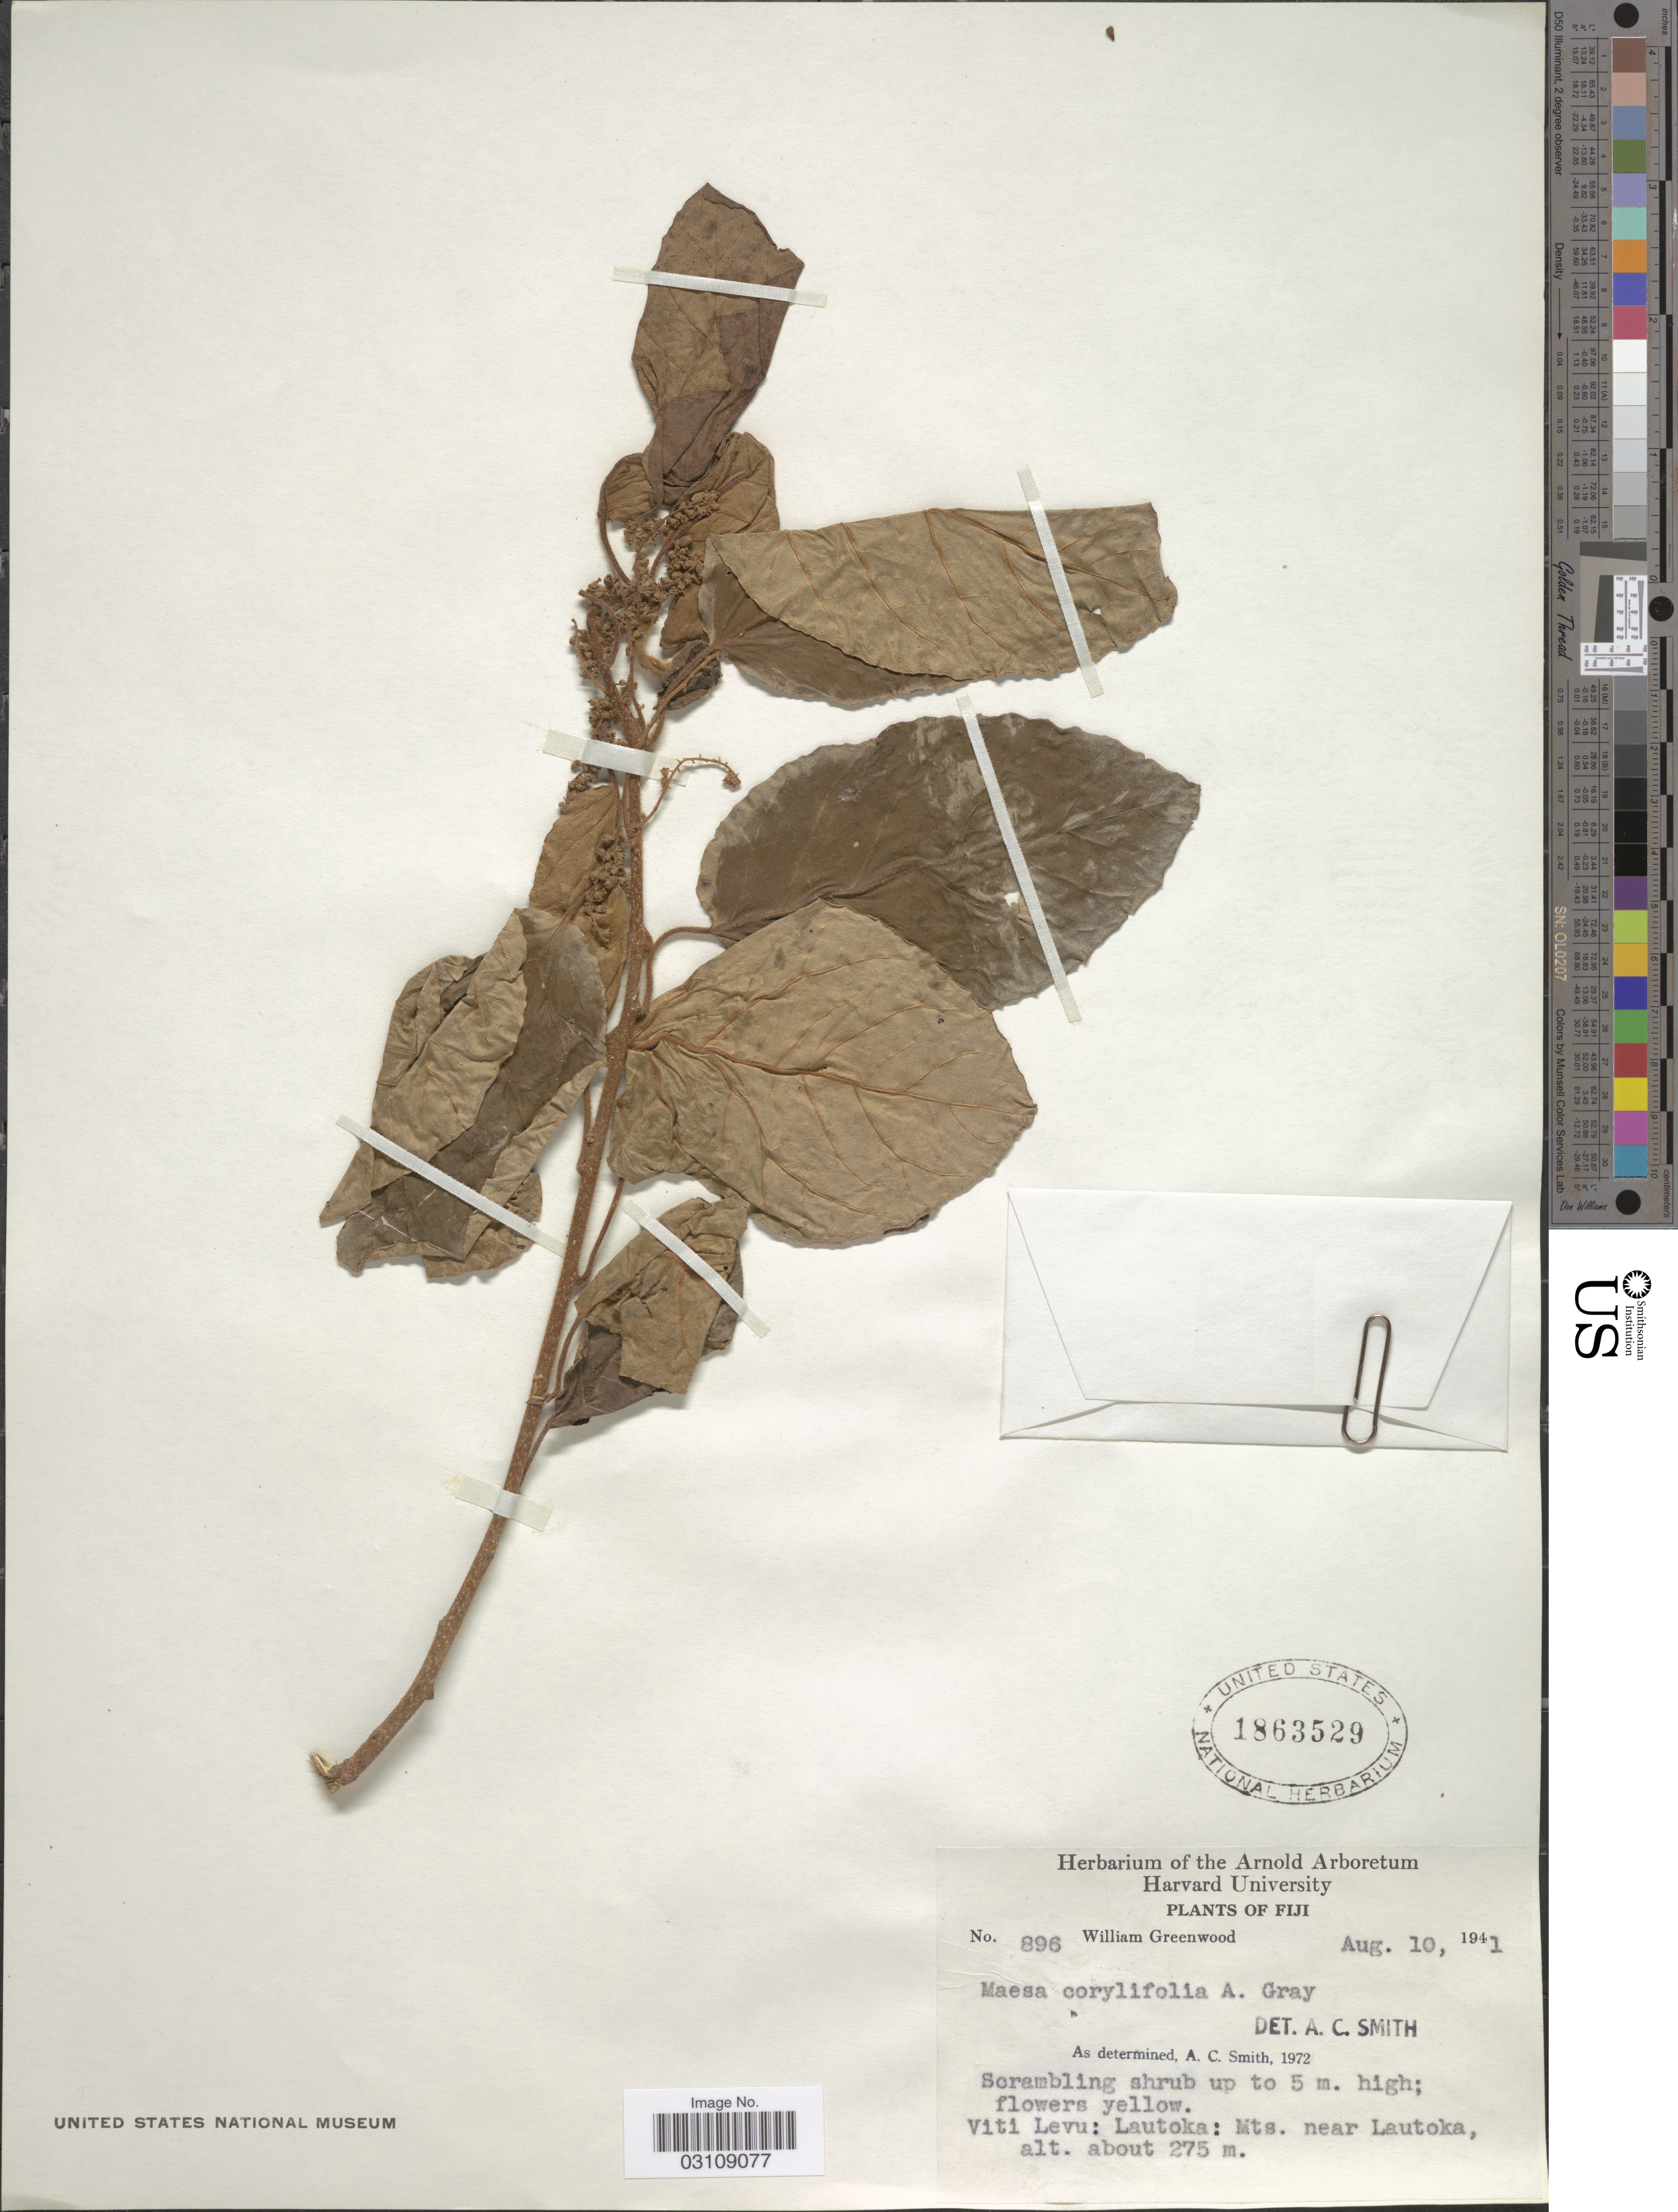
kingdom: Plantae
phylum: Tracheophyta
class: Magnoliopsida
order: Ericales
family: Primulaceae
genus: Maesa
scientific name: Maesa corylifolia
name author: A. Gray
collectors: W. Greenwood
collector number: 896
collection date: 1941-08-10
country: Fiji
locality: Viti Levu: Lautoka: Mts. near Lautoka.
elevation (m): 275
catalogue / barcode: US 1863529